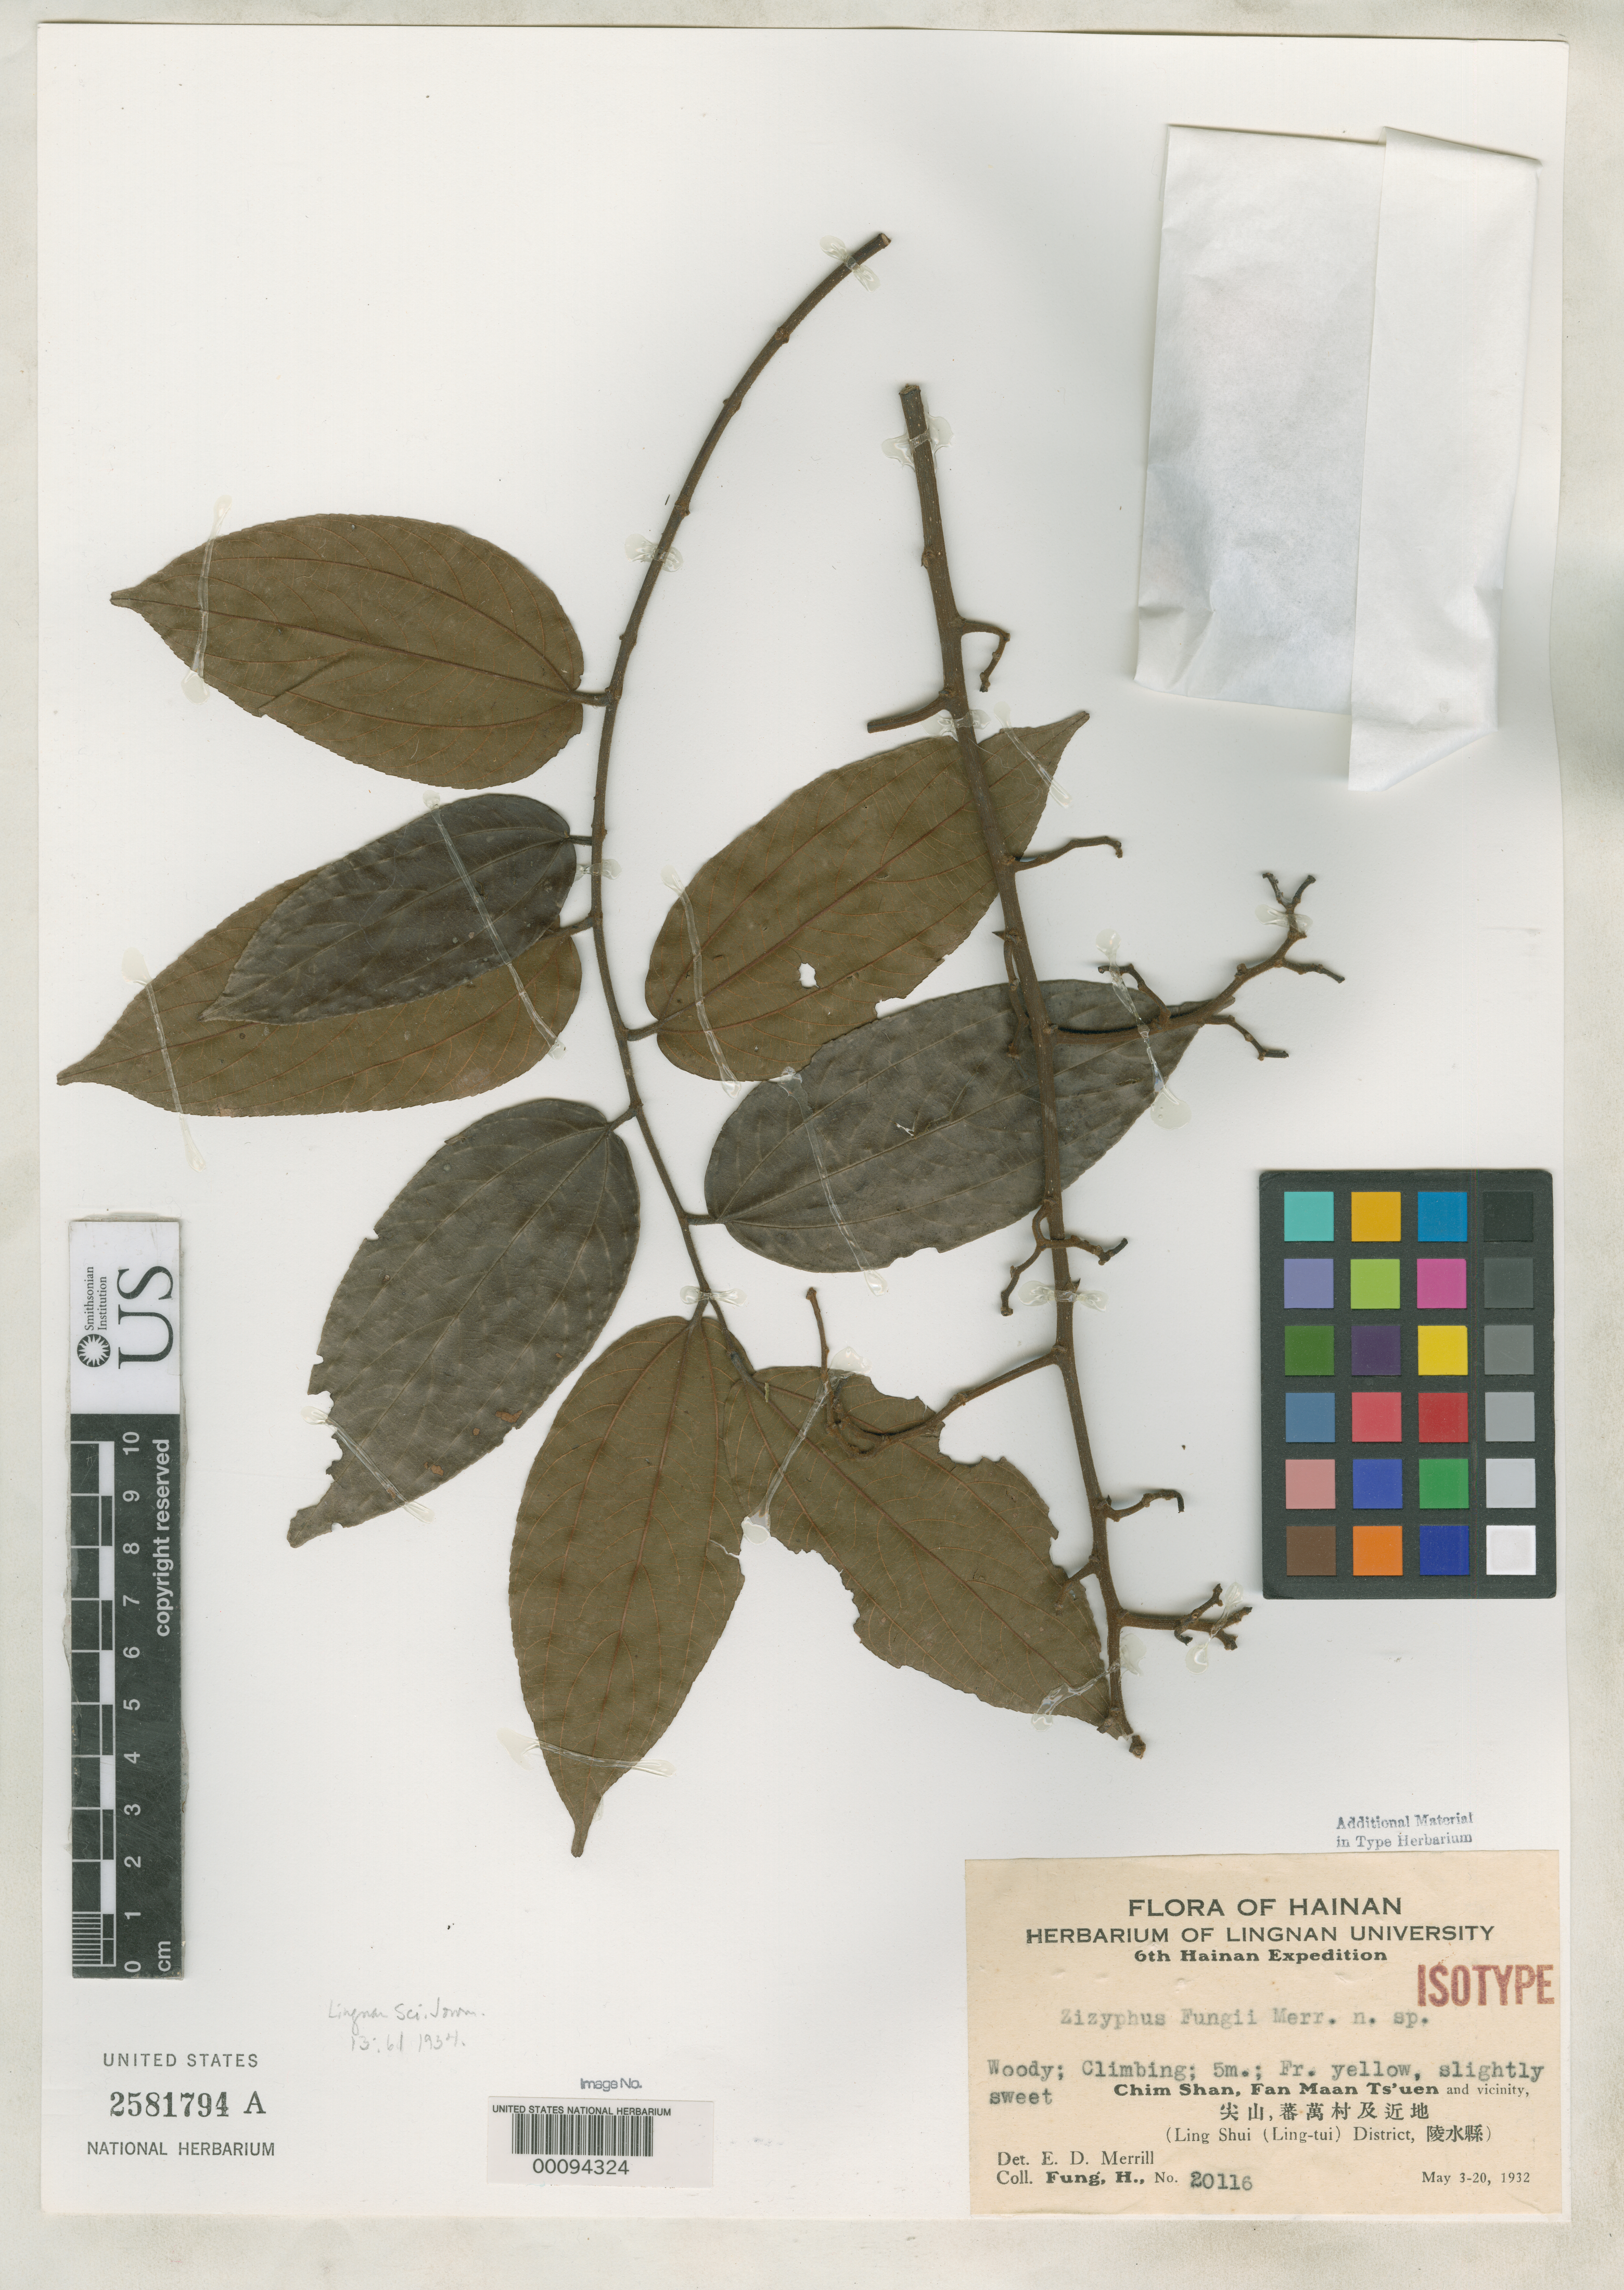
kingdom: Plantae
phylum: Tracheophyta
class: Magnoliopsida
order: Rosales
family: Rhamnaceae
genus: Ziziphus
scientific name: Ziziphus fungii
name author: Merr.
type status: Isotype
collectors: H. L. Fung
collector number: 20116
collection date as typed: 03 May 1932 to 20 May 1932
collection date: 1932-05-03/1932-05-20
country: China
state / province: Hainan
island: Hainan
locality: Lingshui Dist., Chimshan, Fanmaan Ts'uen and vicinity.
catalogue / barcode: US 2581794A